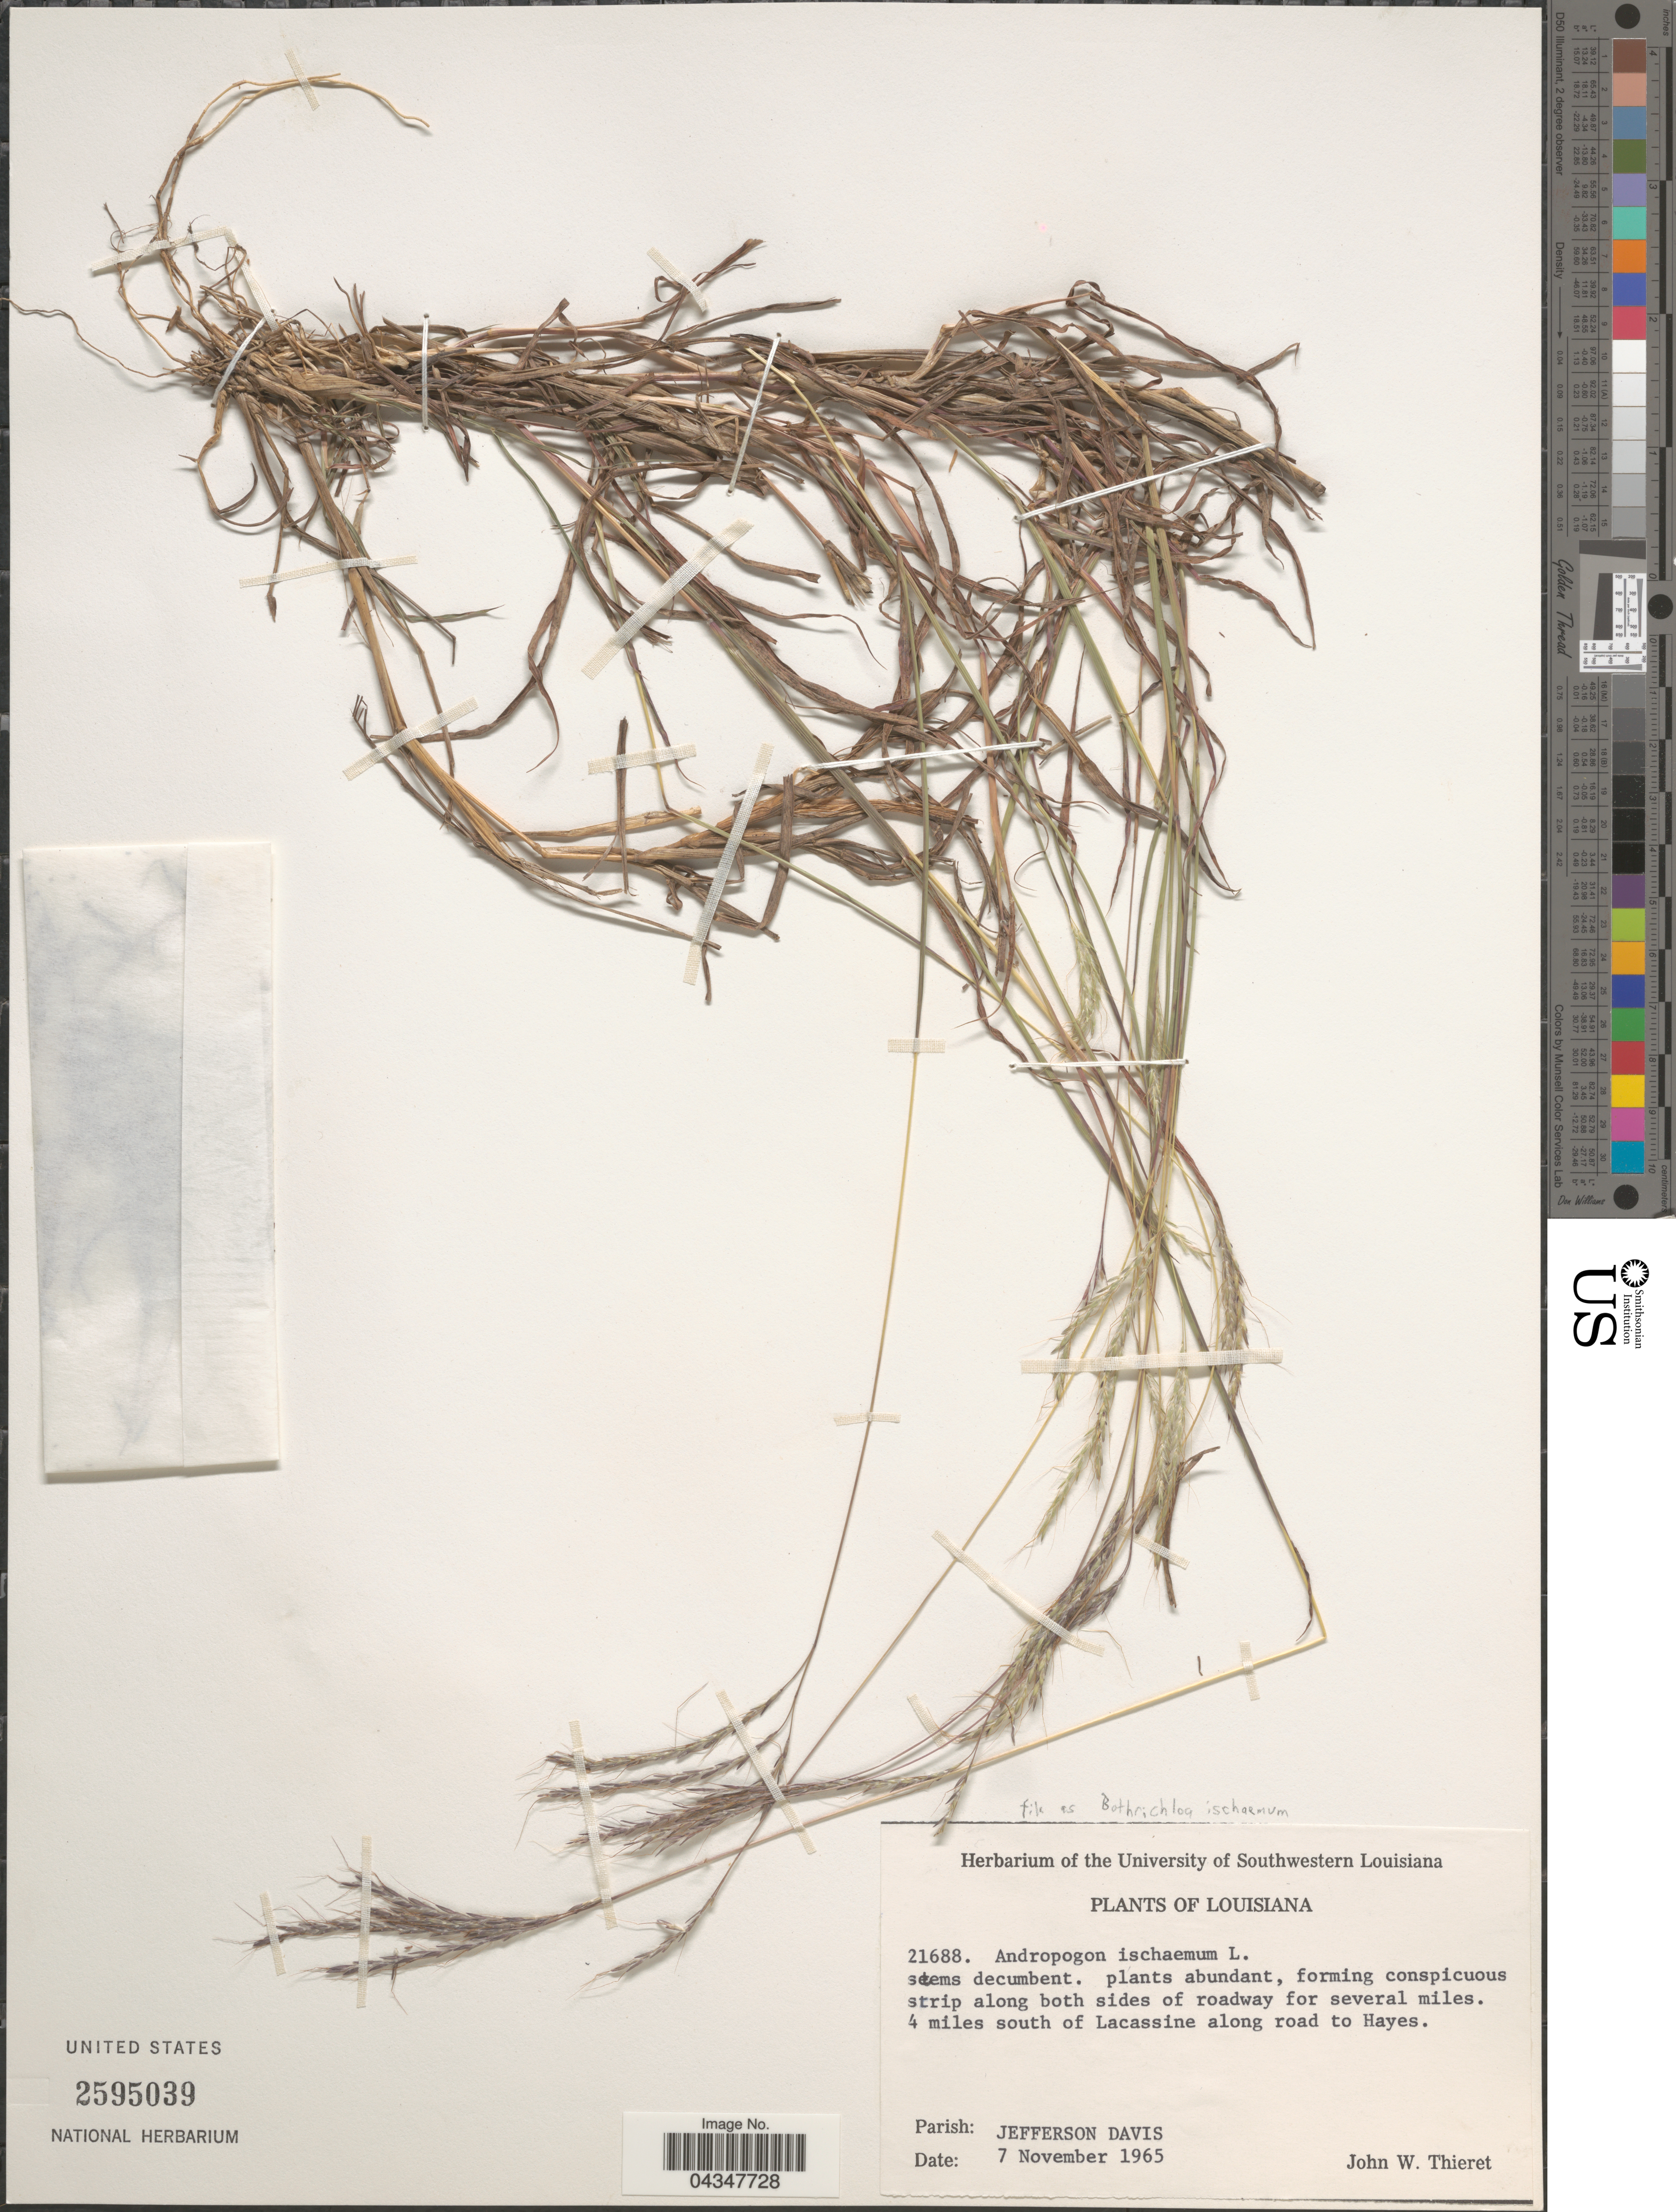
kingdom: Plantae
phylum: Tracheophyta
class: Liliopsida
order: Poales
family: Poaceae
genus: Bothriochloa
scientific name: Bothriochloa ischaemum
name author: (L.) Keng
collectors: J. W. Thieret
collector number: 21688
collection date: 1965-11-07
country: United States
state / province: Louisiana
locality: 4 miles south of Lacassine along road to Hayes. Parish: Jefferson Davis.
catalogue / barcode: US 2595039